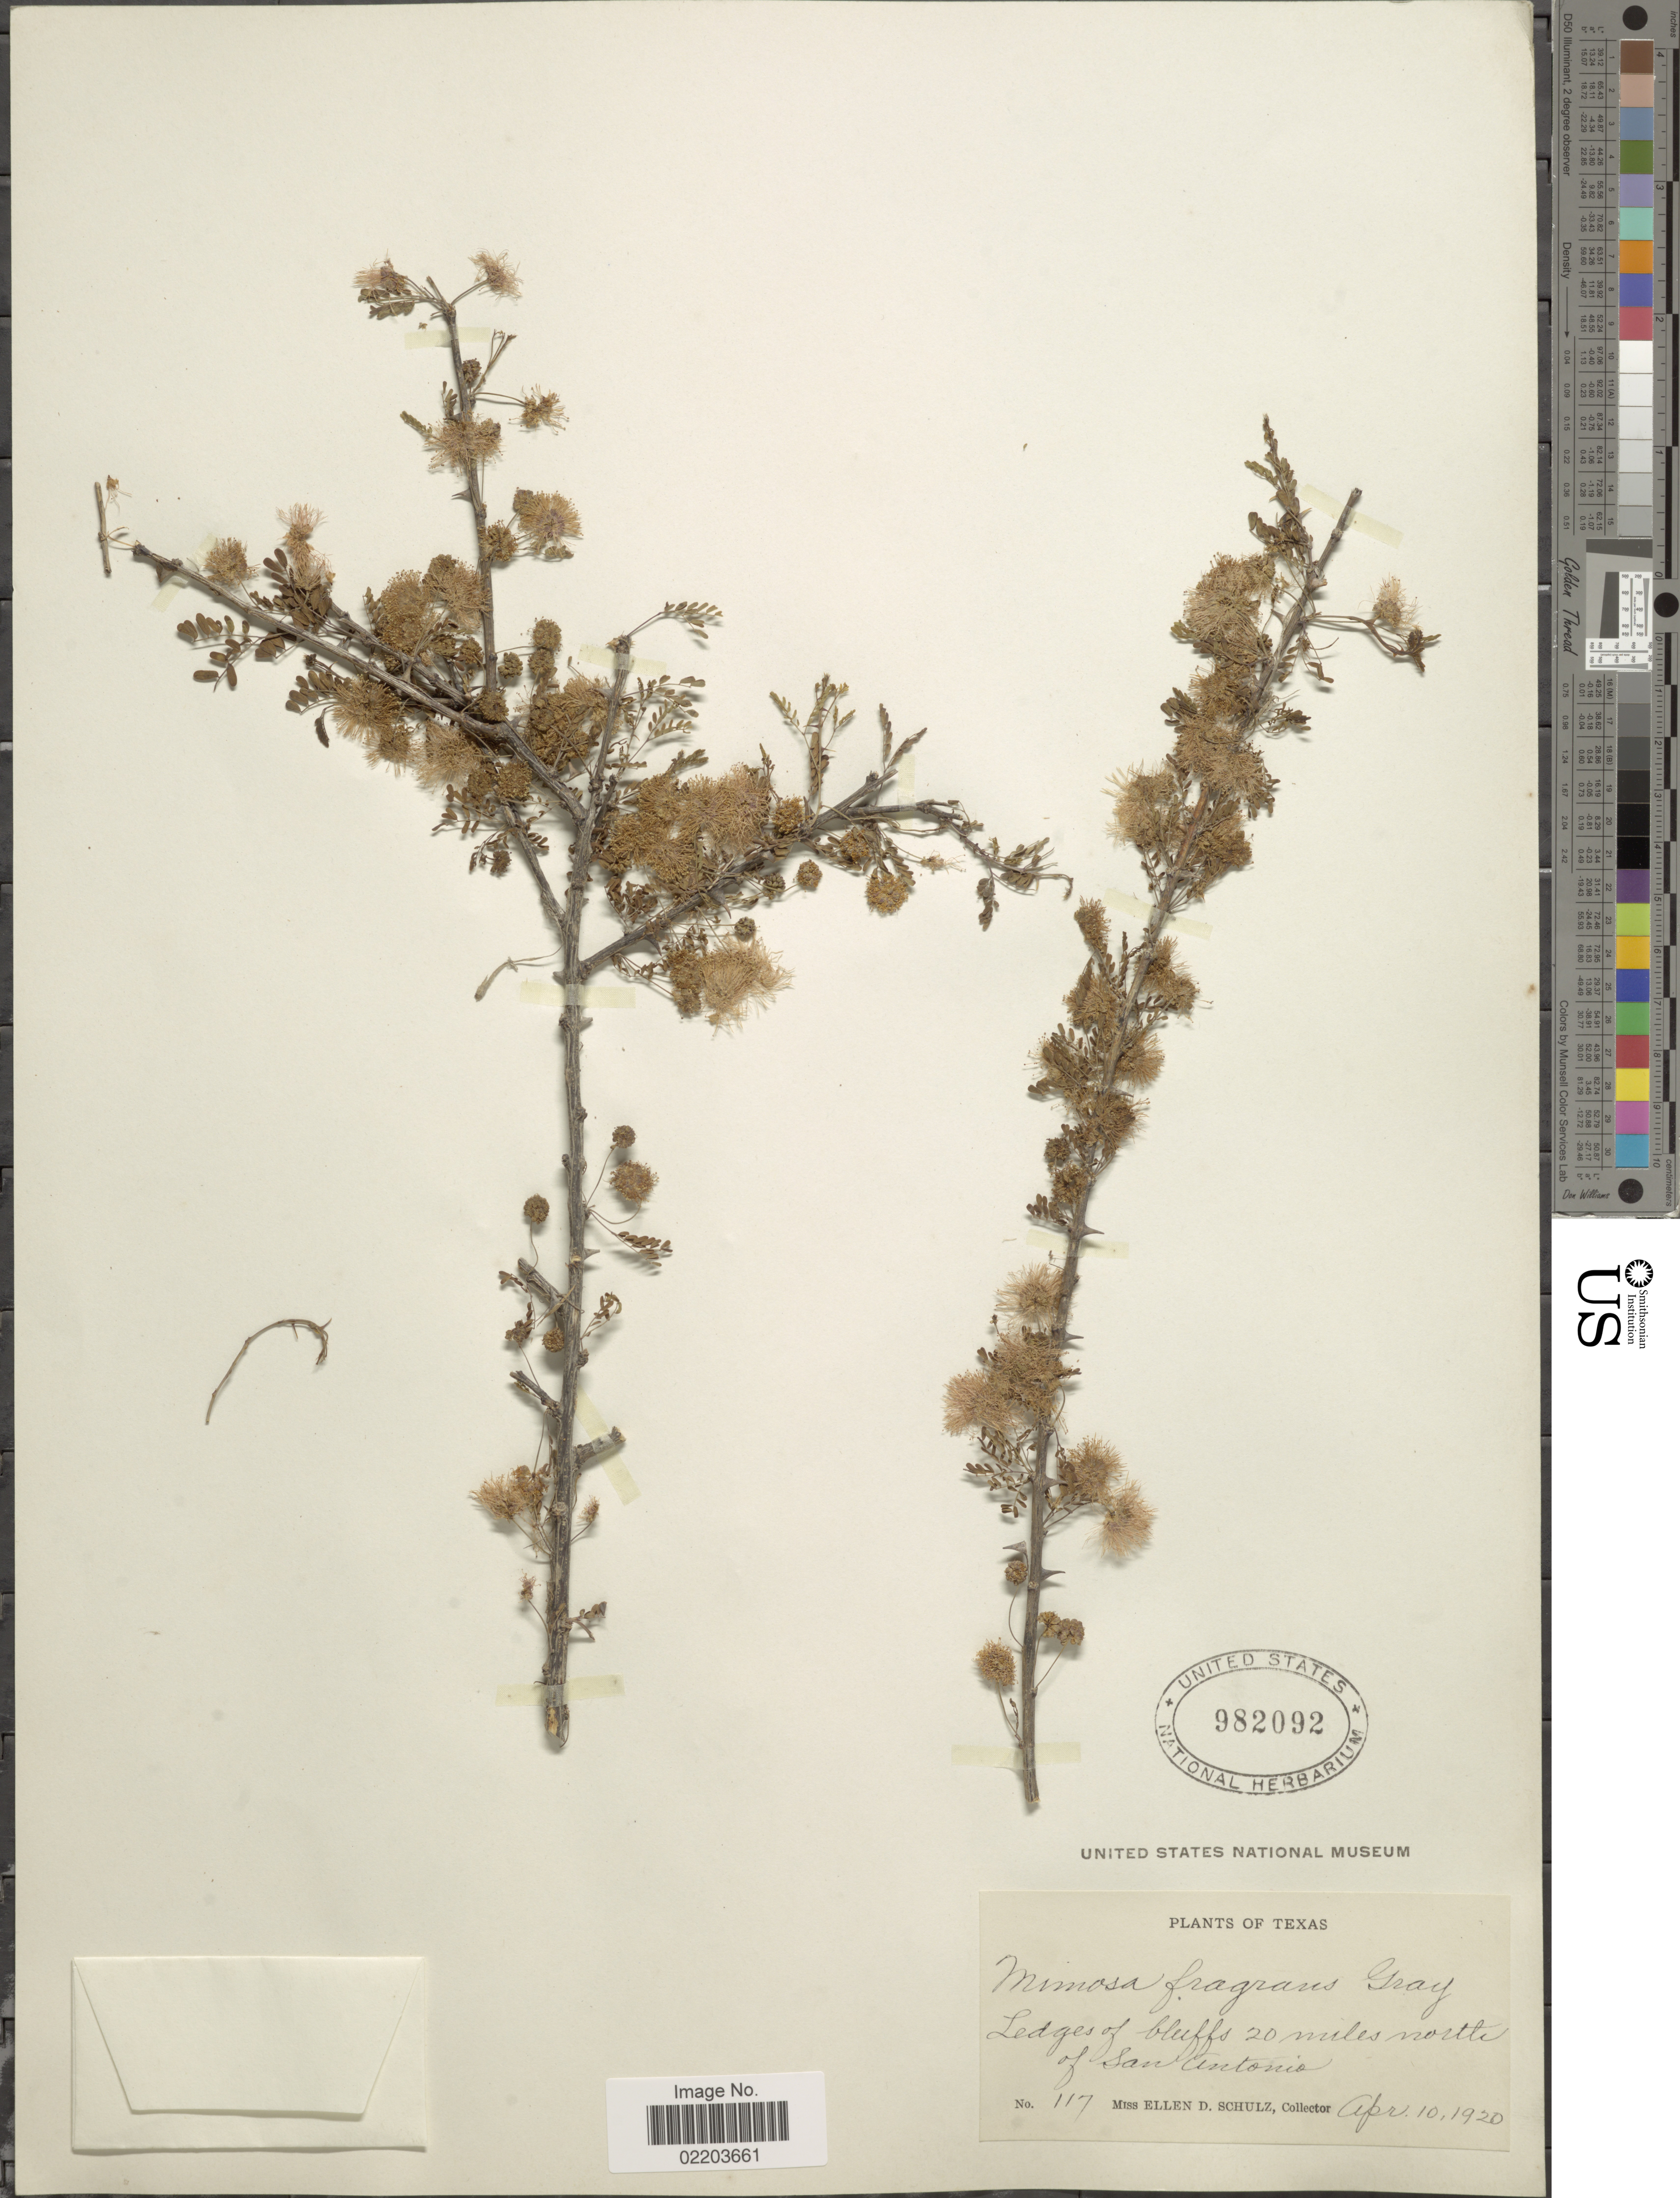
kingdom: Plantae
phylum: Tracheophyta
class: Magnoliopsida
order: Fabales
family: Fabaceae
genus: Mimosa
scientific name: Mimosa borealis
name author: A. Gray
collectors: E. D. Schulz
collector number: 117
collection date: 1920-04-10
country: United States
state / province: Texas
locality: Ledges of bluffs 20 miles north of San Antonio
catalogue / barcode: US 982092